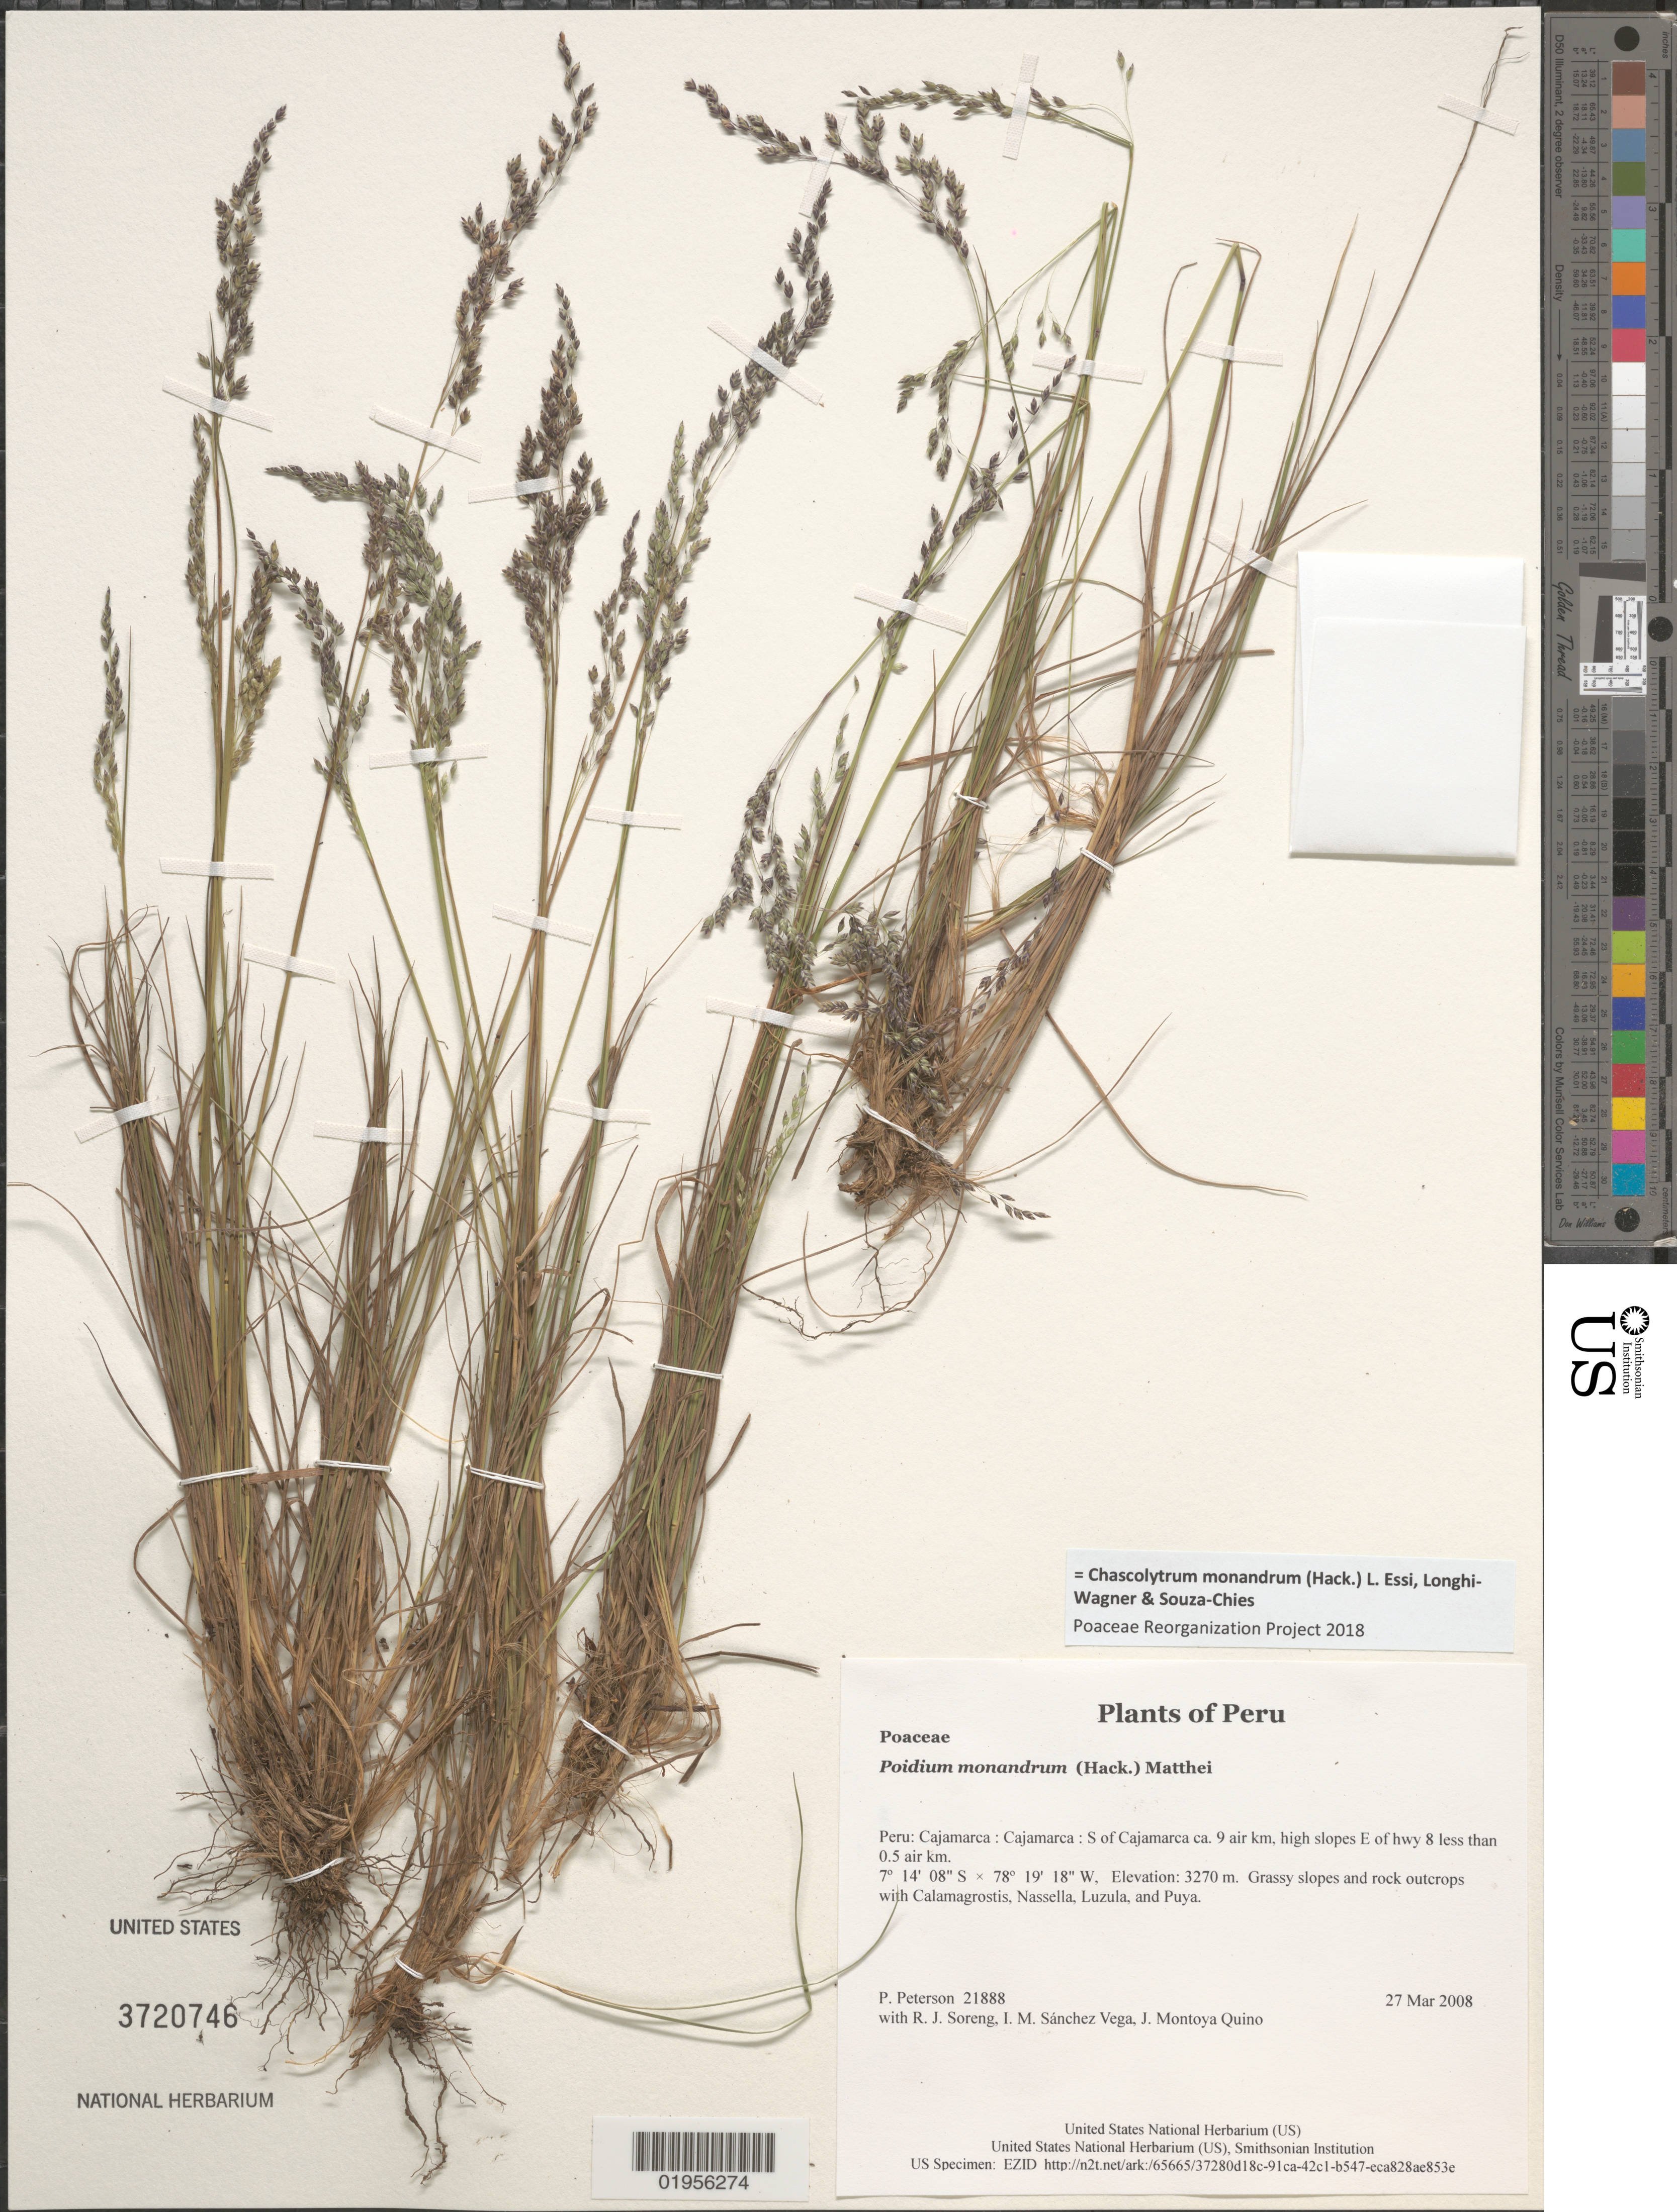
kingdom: Plantae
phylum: Tracheophyta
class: Liliopsida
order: Poales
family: Poaceae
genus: Chascolytrum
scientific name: Chascolytrum monandrum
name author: (Hack.) L. Essi et al.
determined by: Poaceae Reorganization Project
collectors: P. M. Peterson, R. J. Soreng, I. M. Sánchez Vega & J. Montoya Quino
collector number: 21888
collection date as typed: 27 Mar 2008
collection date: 2008-03-27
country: Peru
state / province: Cajamarca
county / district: Cajamarca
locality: S of Cajamarca ca. 9 air km, high slopes E of hwy 8 less than 0.5 air km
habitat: Grassy slopes and rock outcrops with Calamagrostis, Nassella, Luzula, and Puya.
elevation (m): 3270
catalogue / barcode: US 3720746